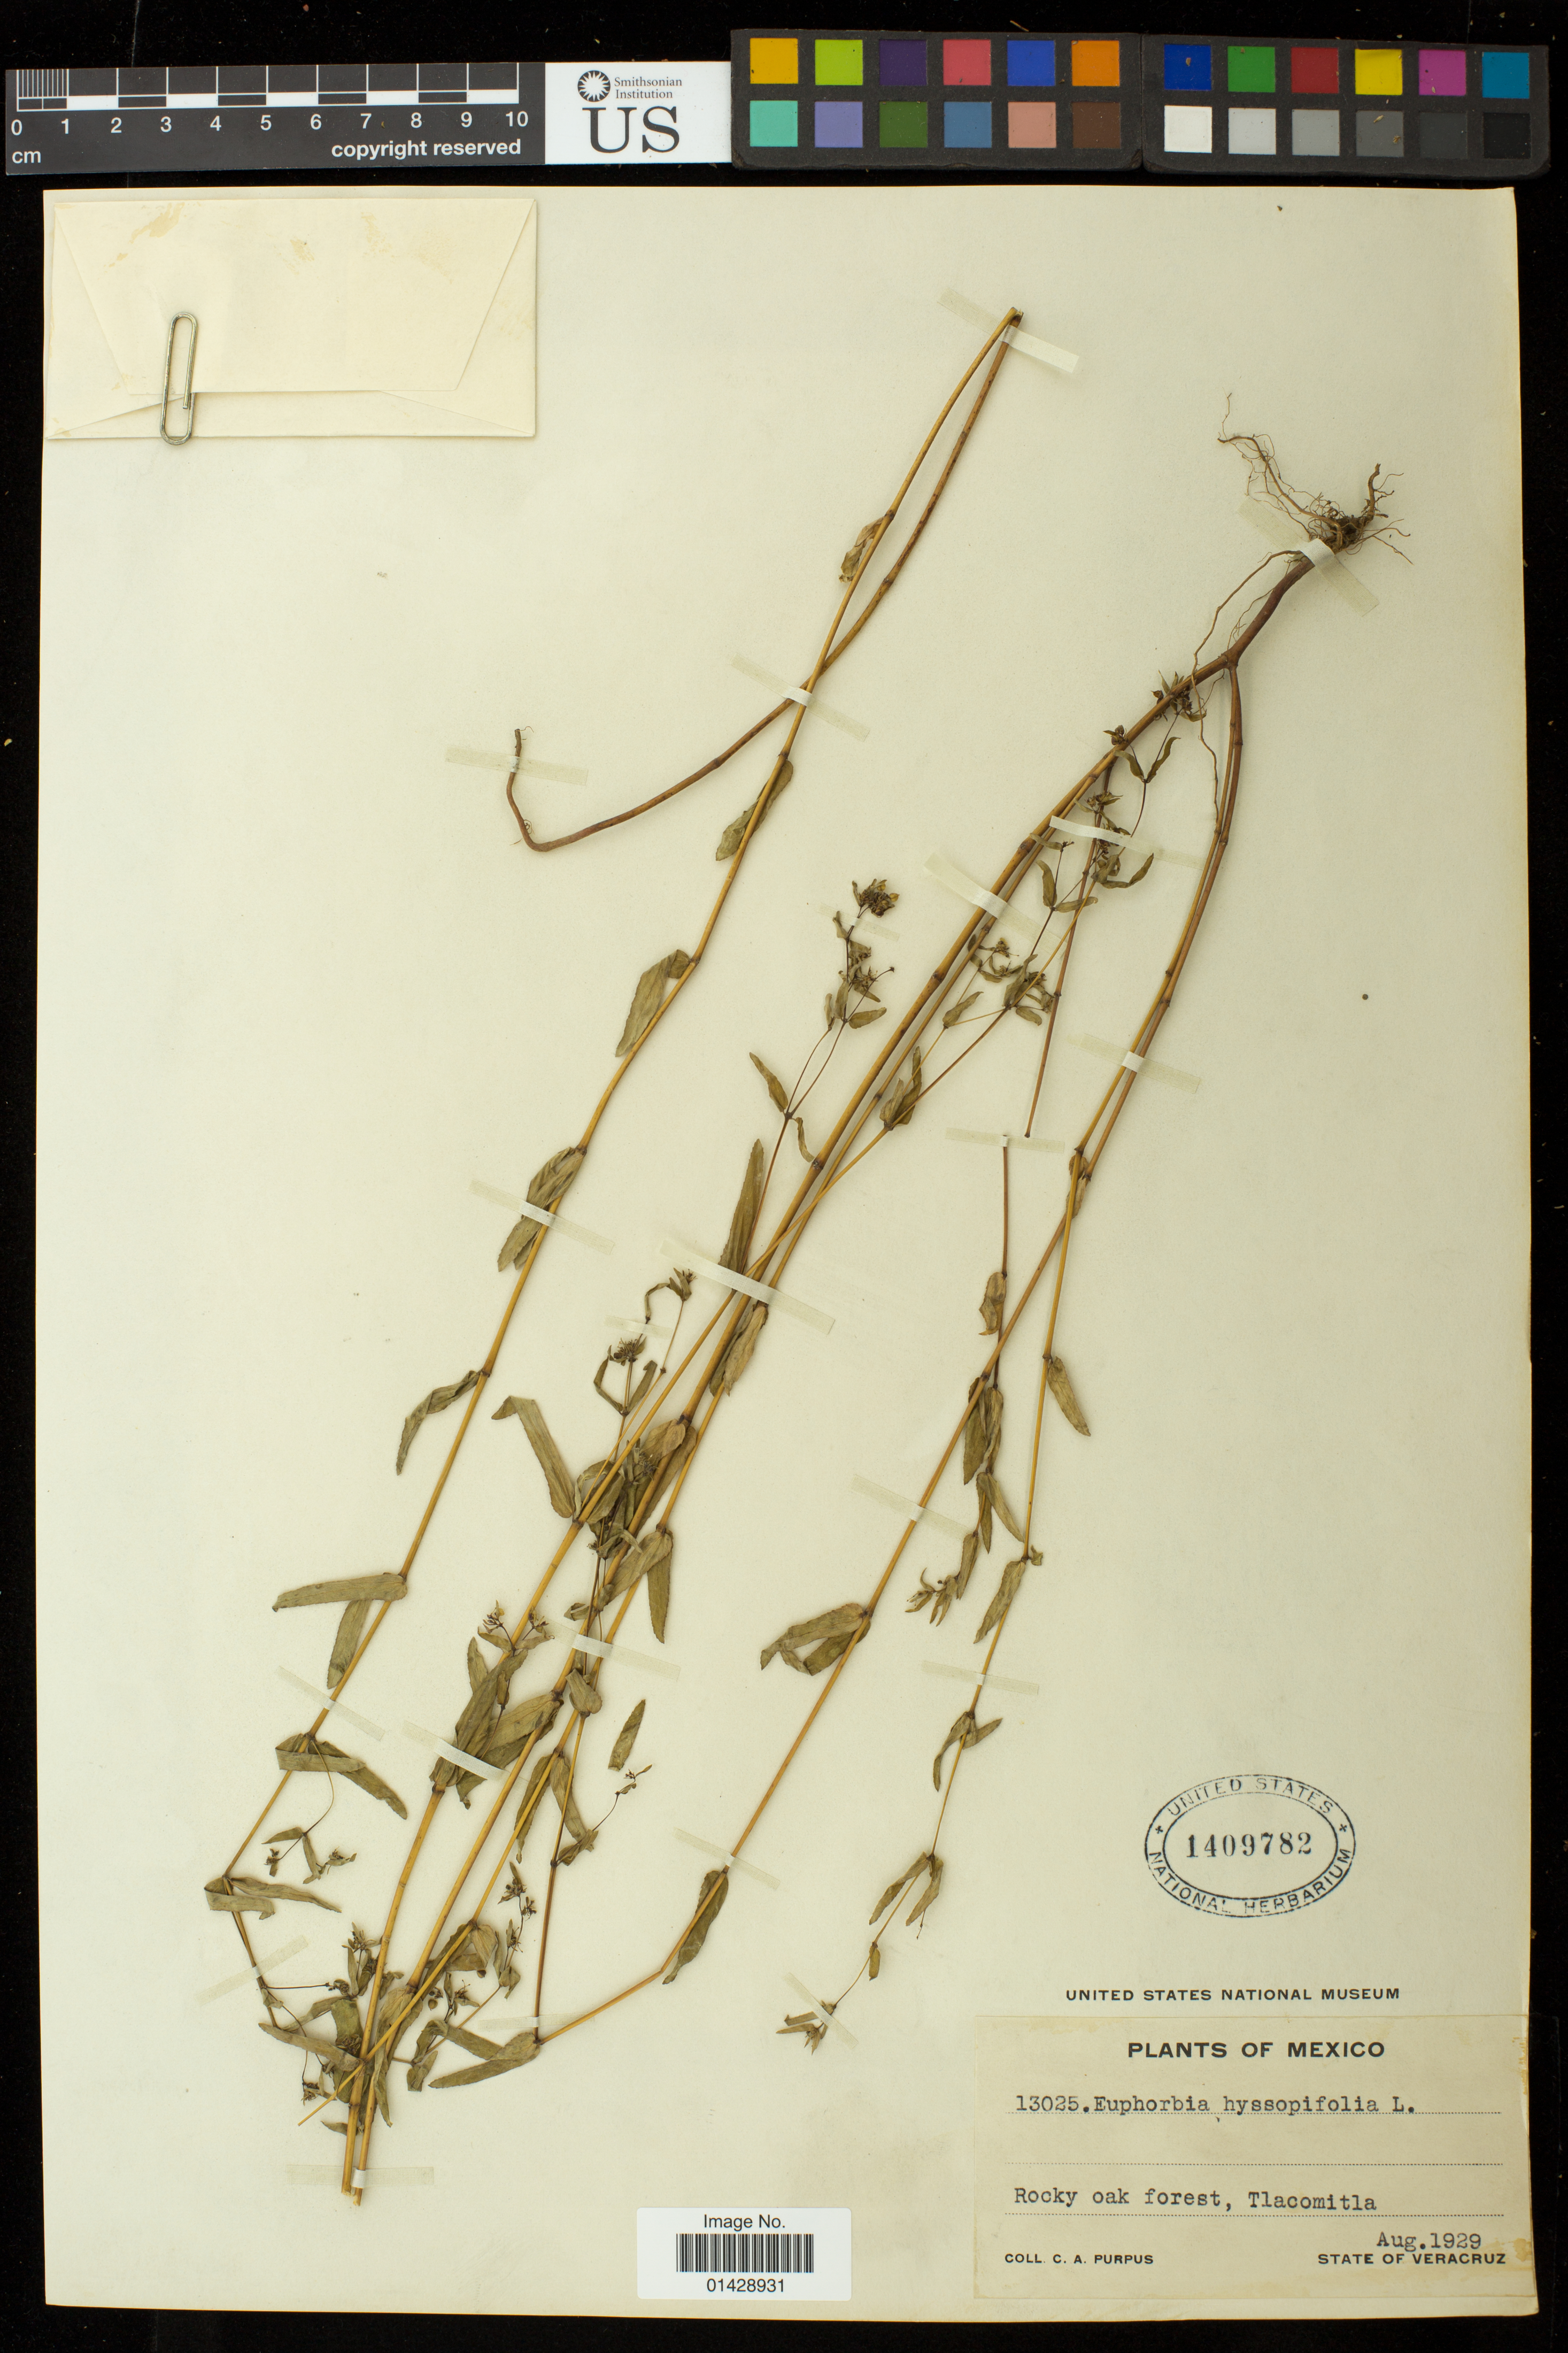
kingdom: Plantae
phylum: Tracheophyta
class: Magnoliopsida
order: Malpighiales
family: Euphorbiaceae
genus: Euphorbia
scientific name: Euphorbia hyssopifolia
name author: L.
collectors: C. A. Purpus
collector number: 13025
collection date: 1929-08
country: Mexico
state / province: Veracruz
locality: Rocky oak forest, Tlacomitla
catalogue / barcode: US 1409782